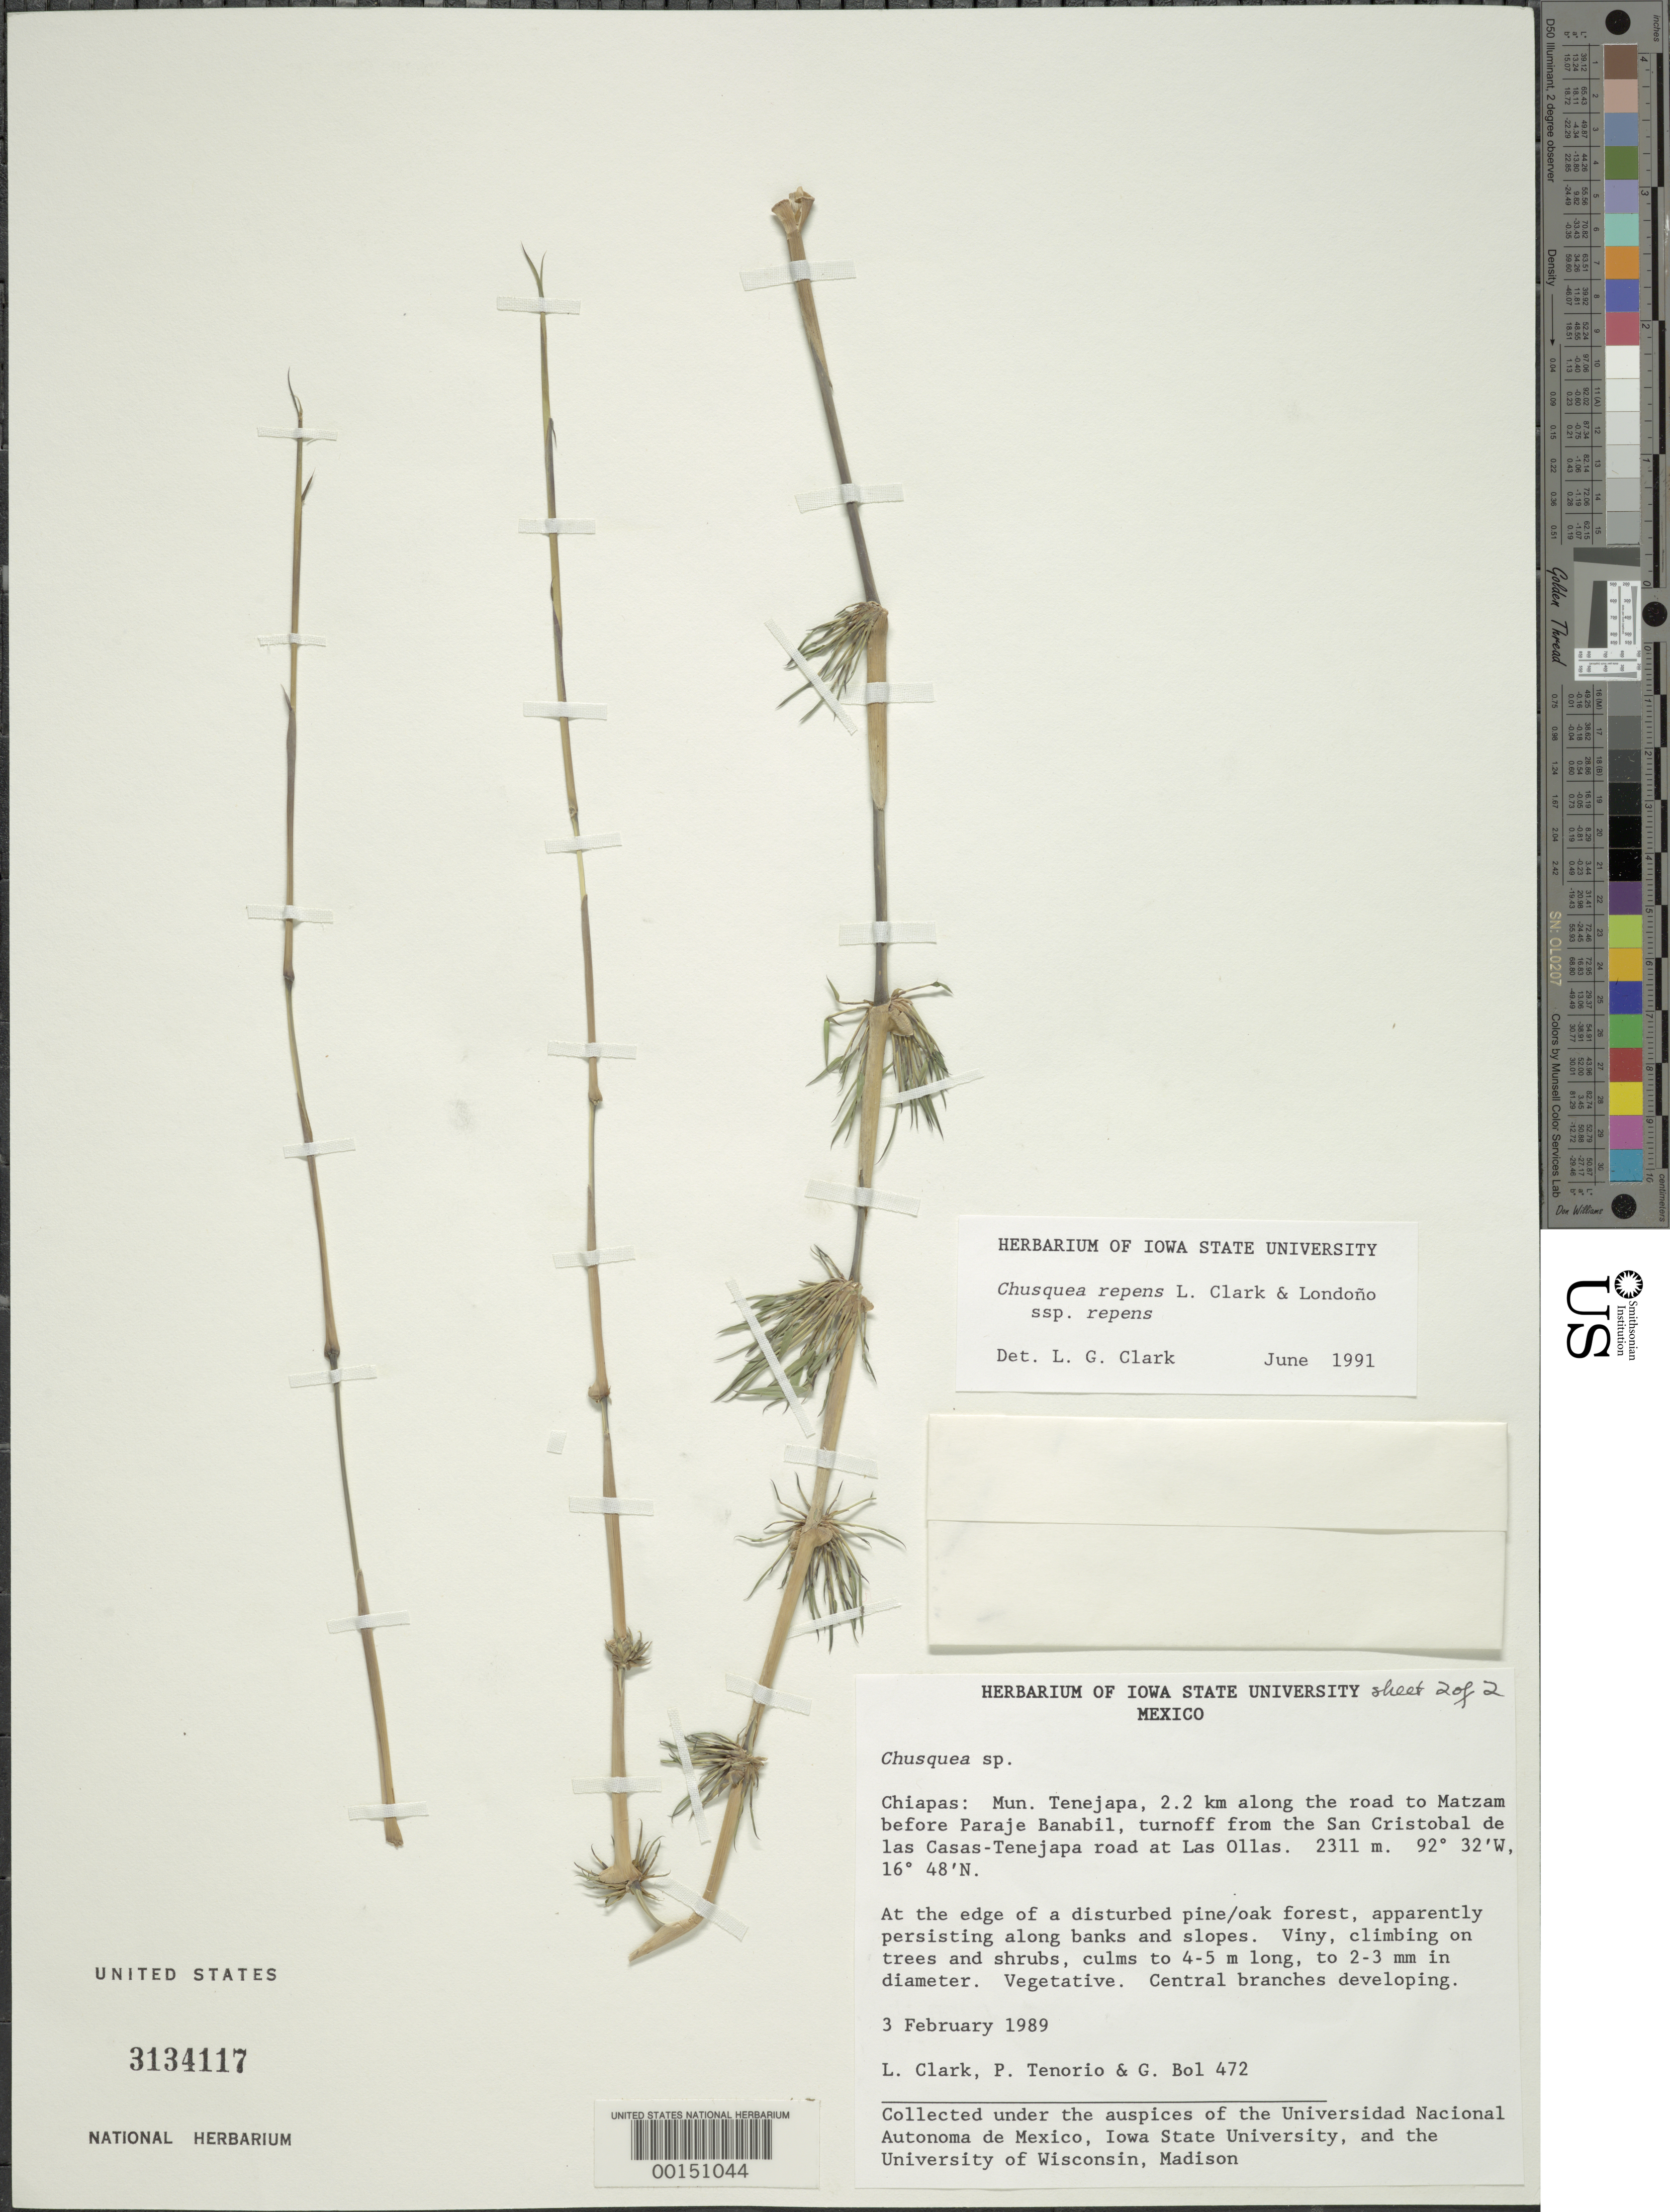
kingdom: Plantae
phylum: Tracheophyta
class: Liliopsida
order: Poales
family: Poaceae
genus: Chusquea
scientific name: Chusquea repens subsp. oaxacacensis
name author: L.G. Clark & Londoño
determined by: Clark, Lynn G., (ISC), Iowa State University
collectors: L. G. Clark, P. Tenorio L. & G. Bol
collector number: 472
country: Mexico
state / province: Chiapas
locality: Mun. Tenejapa, 2.2 km along rd to matazam before paraje banabil, turnoff from s. cristobal de las casas-Tenejapa rd at las ollas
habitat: Edge of disturbed pine/oak forest, persisting along banks and slopes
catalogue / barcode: US 3134117